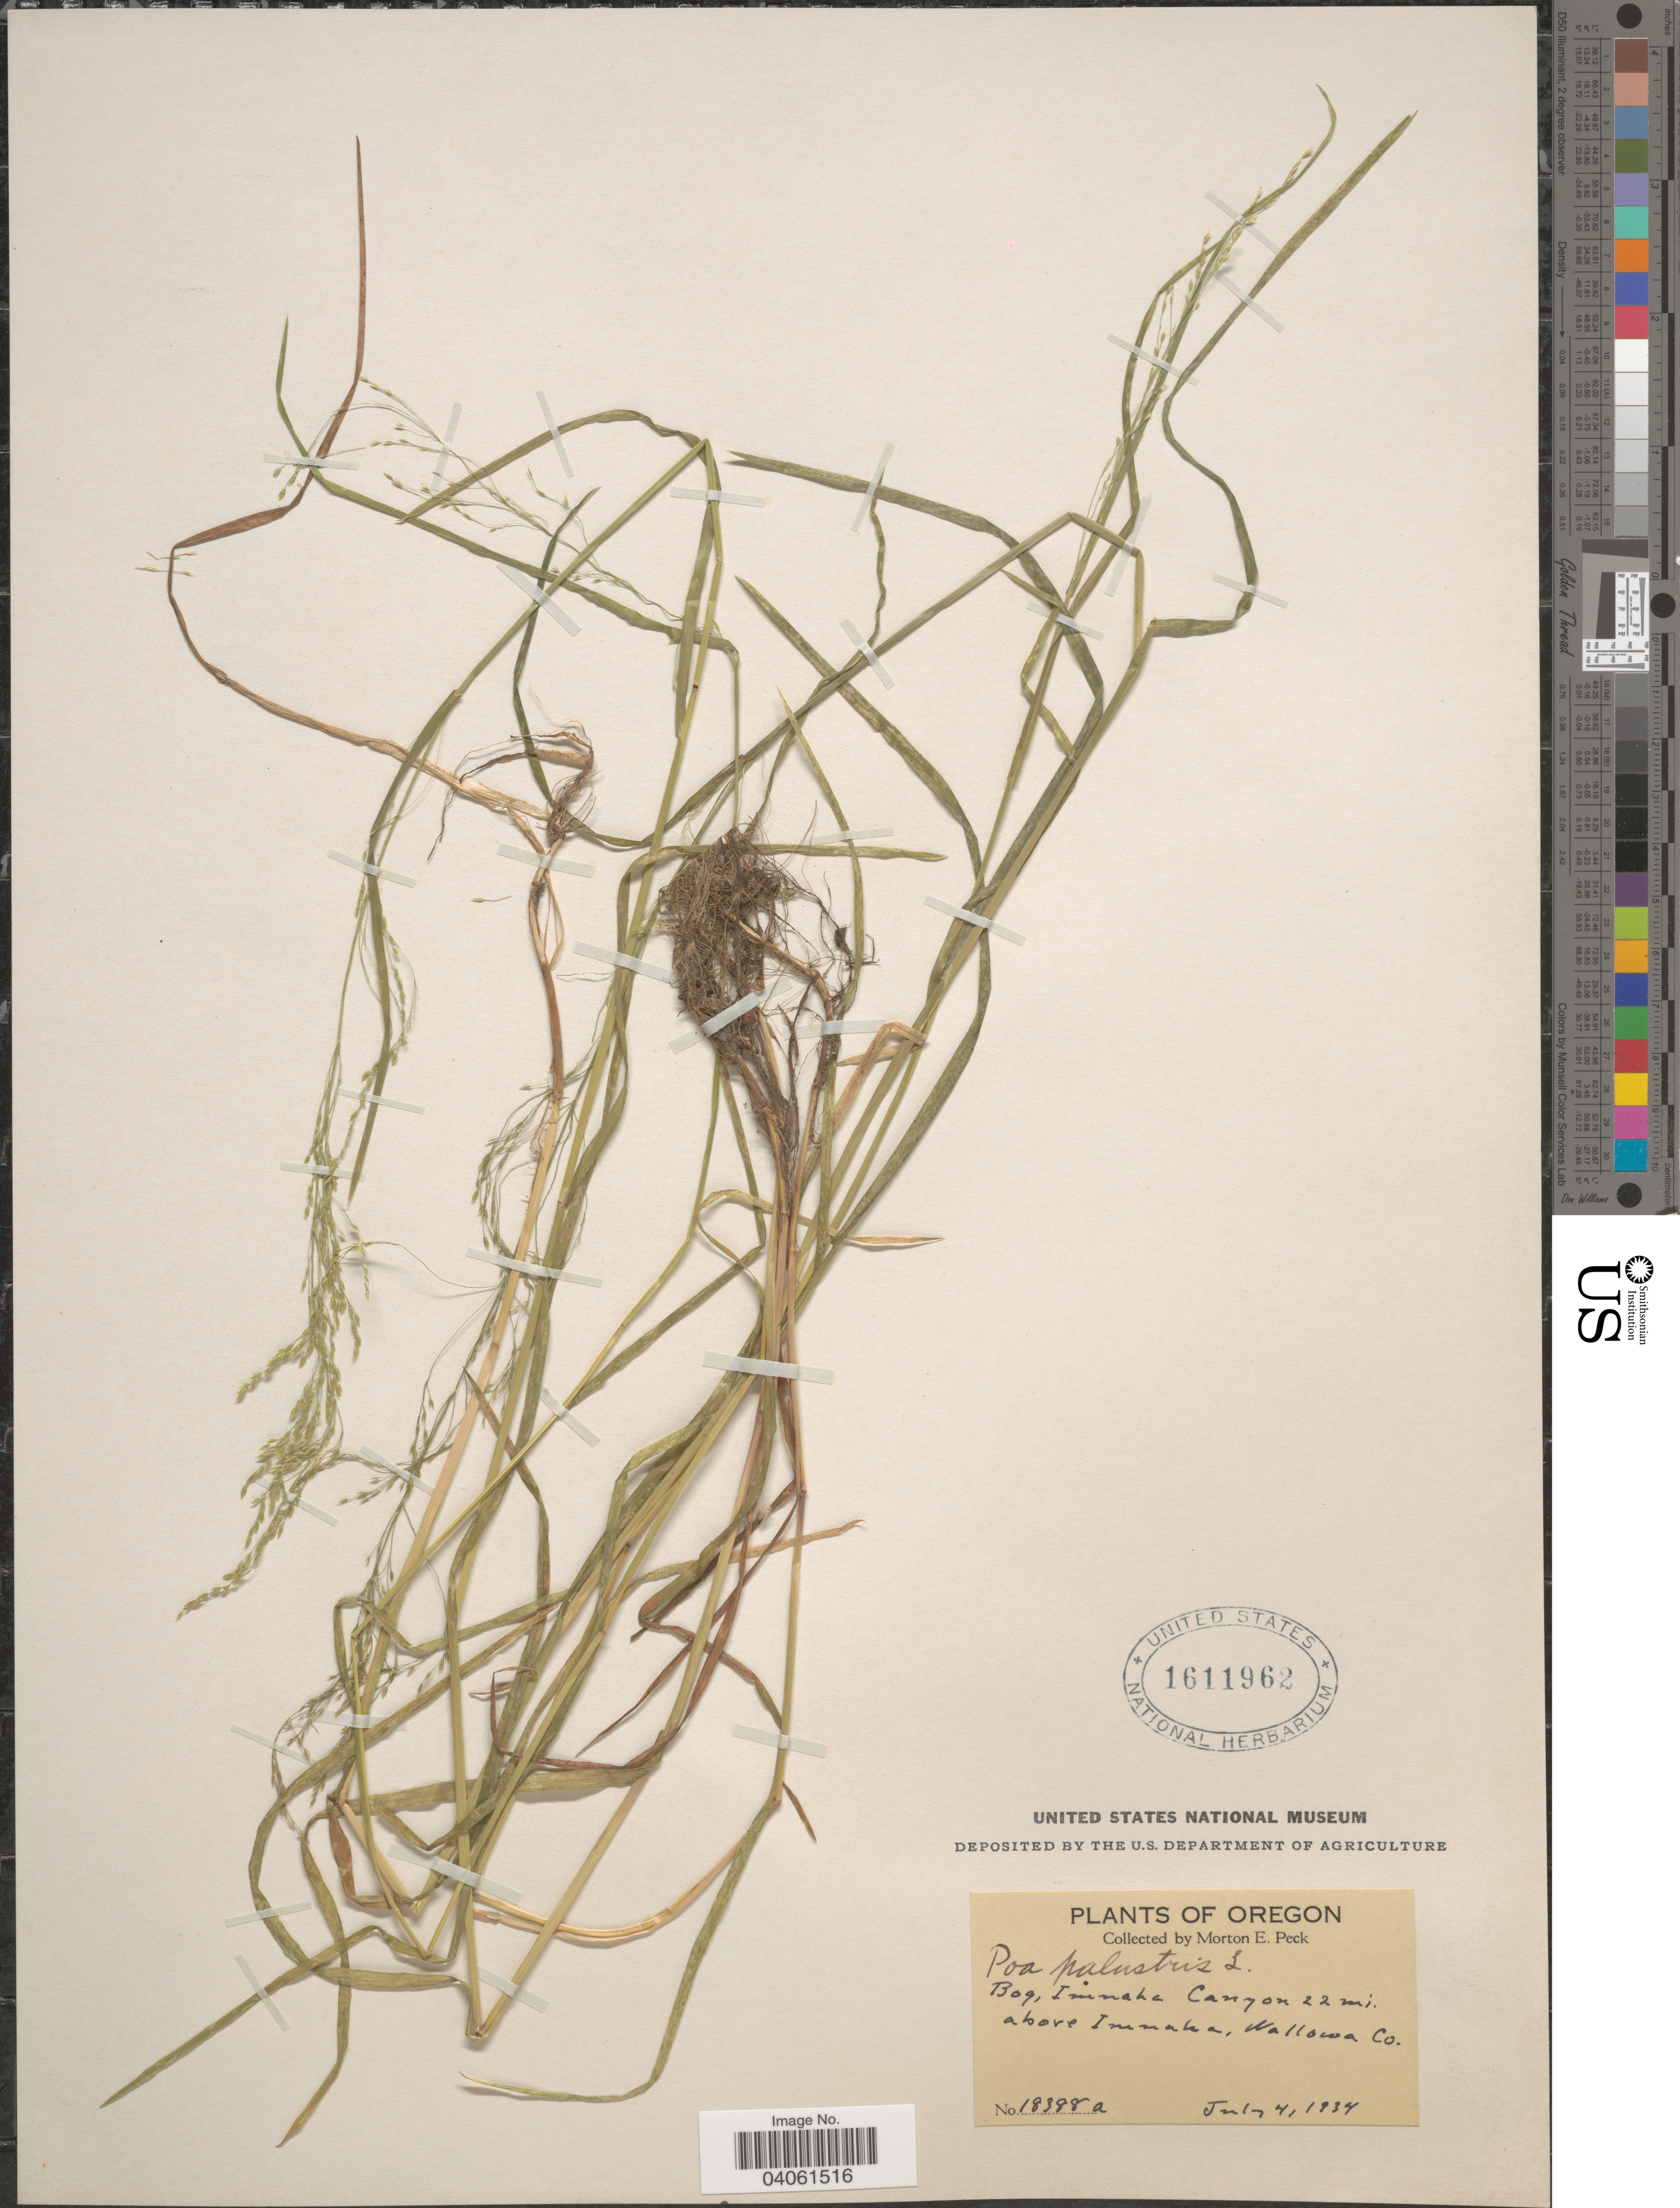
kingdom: Plantae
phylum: Tracheophyta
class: Liliopsida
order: Poales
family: Poaceae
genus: Poa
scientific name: Poa palustris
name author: L.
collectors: M. E. Peck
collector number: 18388a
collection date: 1934-07-04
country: United States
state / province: Oregon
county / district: Wallowa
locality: Bog, Imnaha Canyon 22 mi. above Imnaha, Wallowa Co.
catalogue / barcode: US 1611962